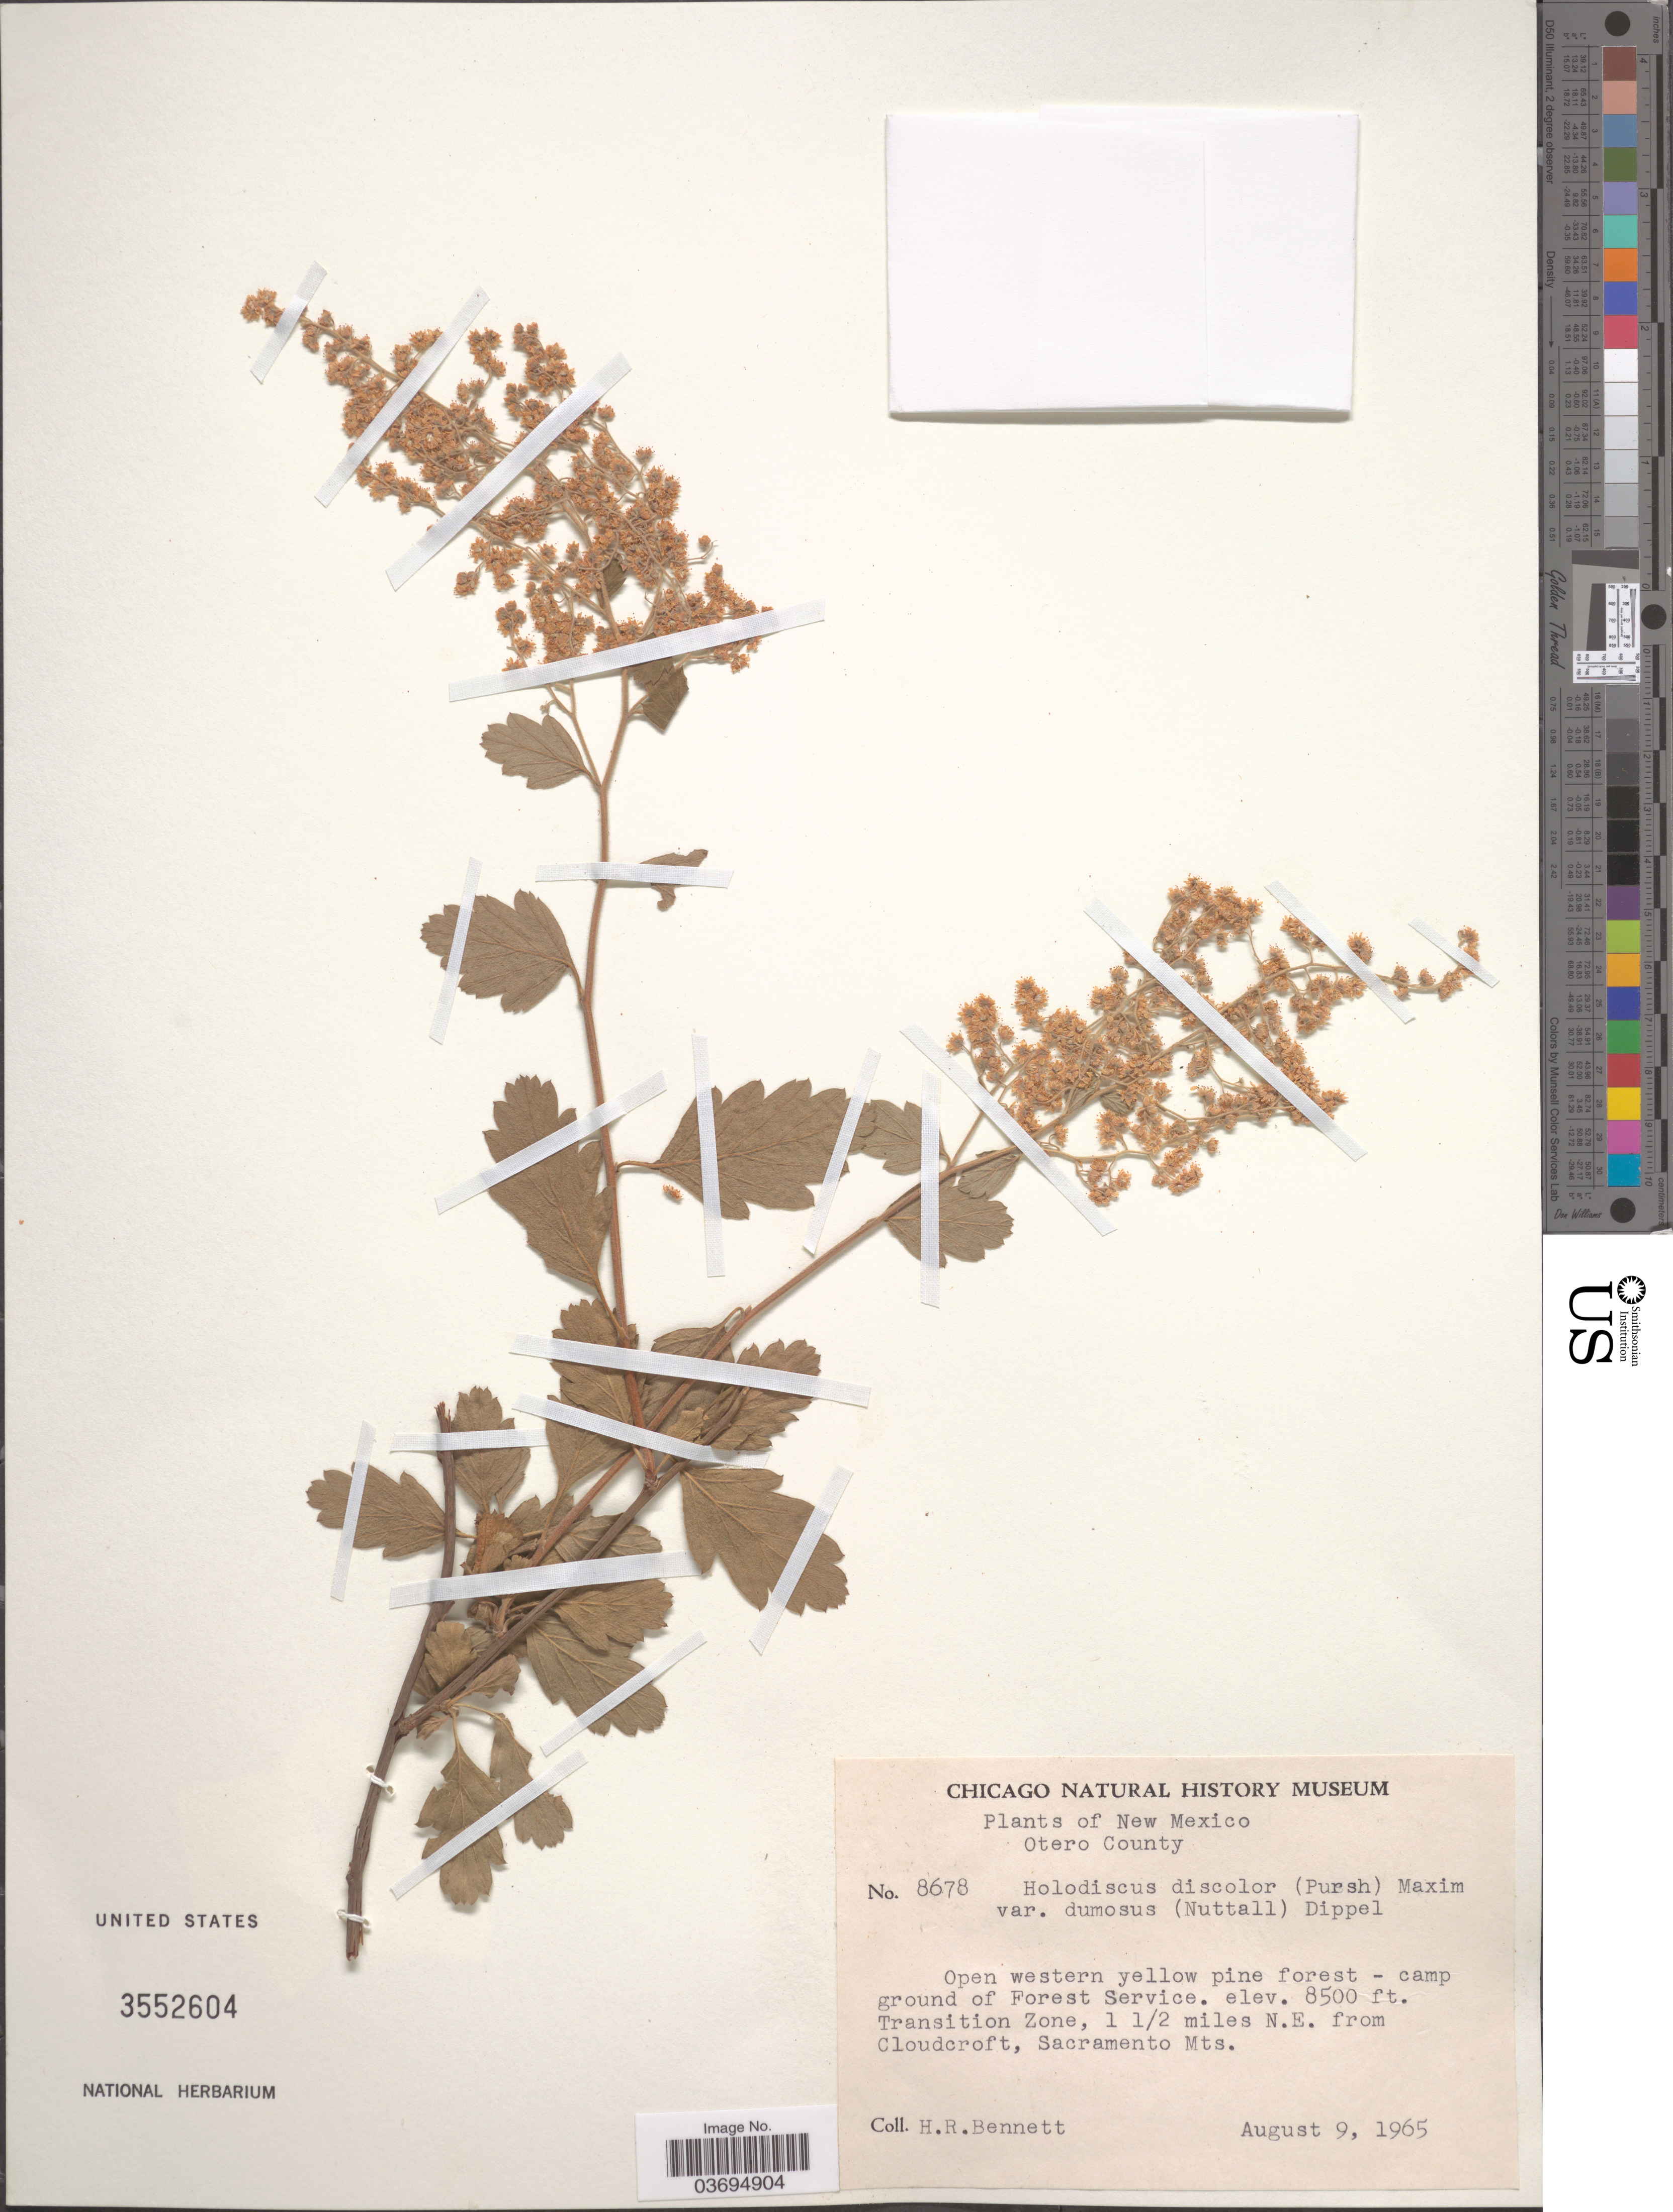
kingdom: Plantae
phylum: Tracheophyta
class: Magnoliopsida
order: Rosales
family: Rosaceae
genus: Holodiscus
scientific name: Holodiscus discolor var. dumosus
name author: Maxim. ex J.M. Coult.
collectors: H. R. Bennett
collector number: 8678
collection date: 1965-08-09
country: United States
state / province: New Mexico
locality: Otero County. Campground of Forest Service. Transition Zone, 1 1/2 miles N.E. from Cloudcroft, Sacramento Mts.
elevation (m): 2591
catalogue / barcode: US 3552604